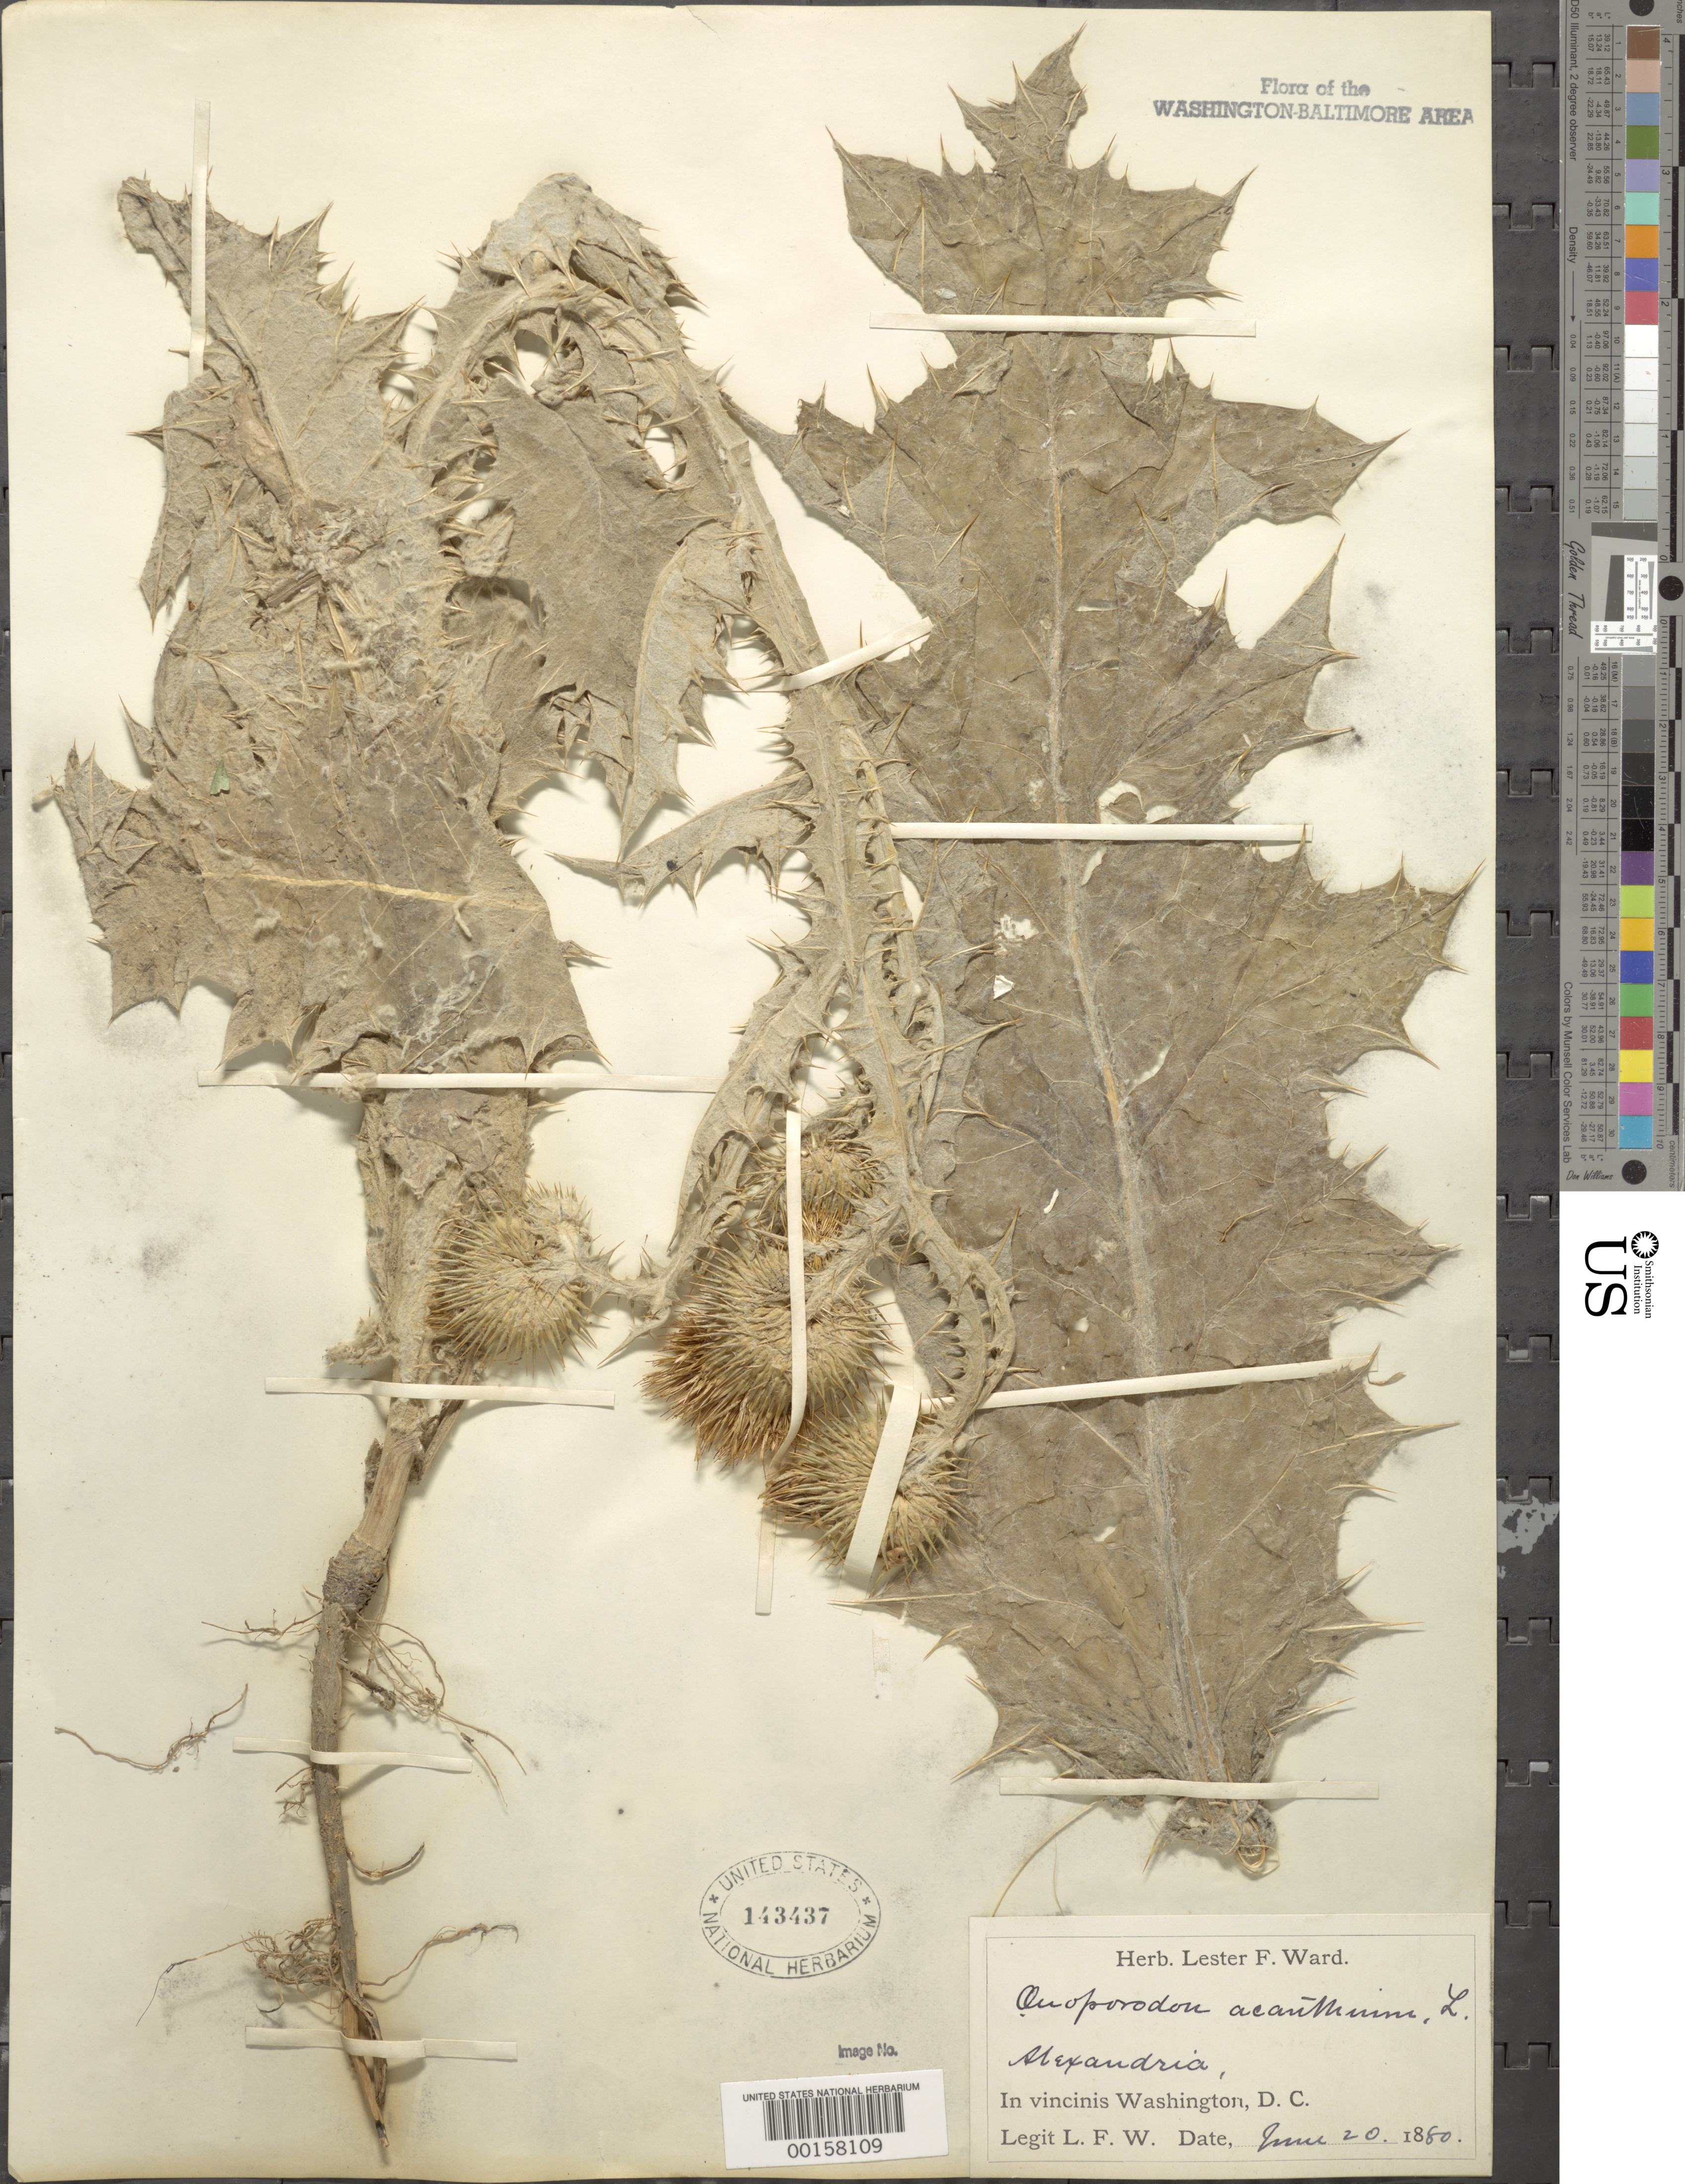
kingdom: Plantae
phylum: Tracheophyta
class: Magnoliopsida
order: Asterales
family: Asteraceae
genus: Onopordum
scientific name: Onopordum acanthium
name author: L.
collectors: L. F. Ward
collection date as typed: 20 Jun 1880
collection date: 1880-06-20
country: United States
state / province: Virginia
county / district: City of Alexandria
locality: Alexandria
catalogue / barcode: US 143437